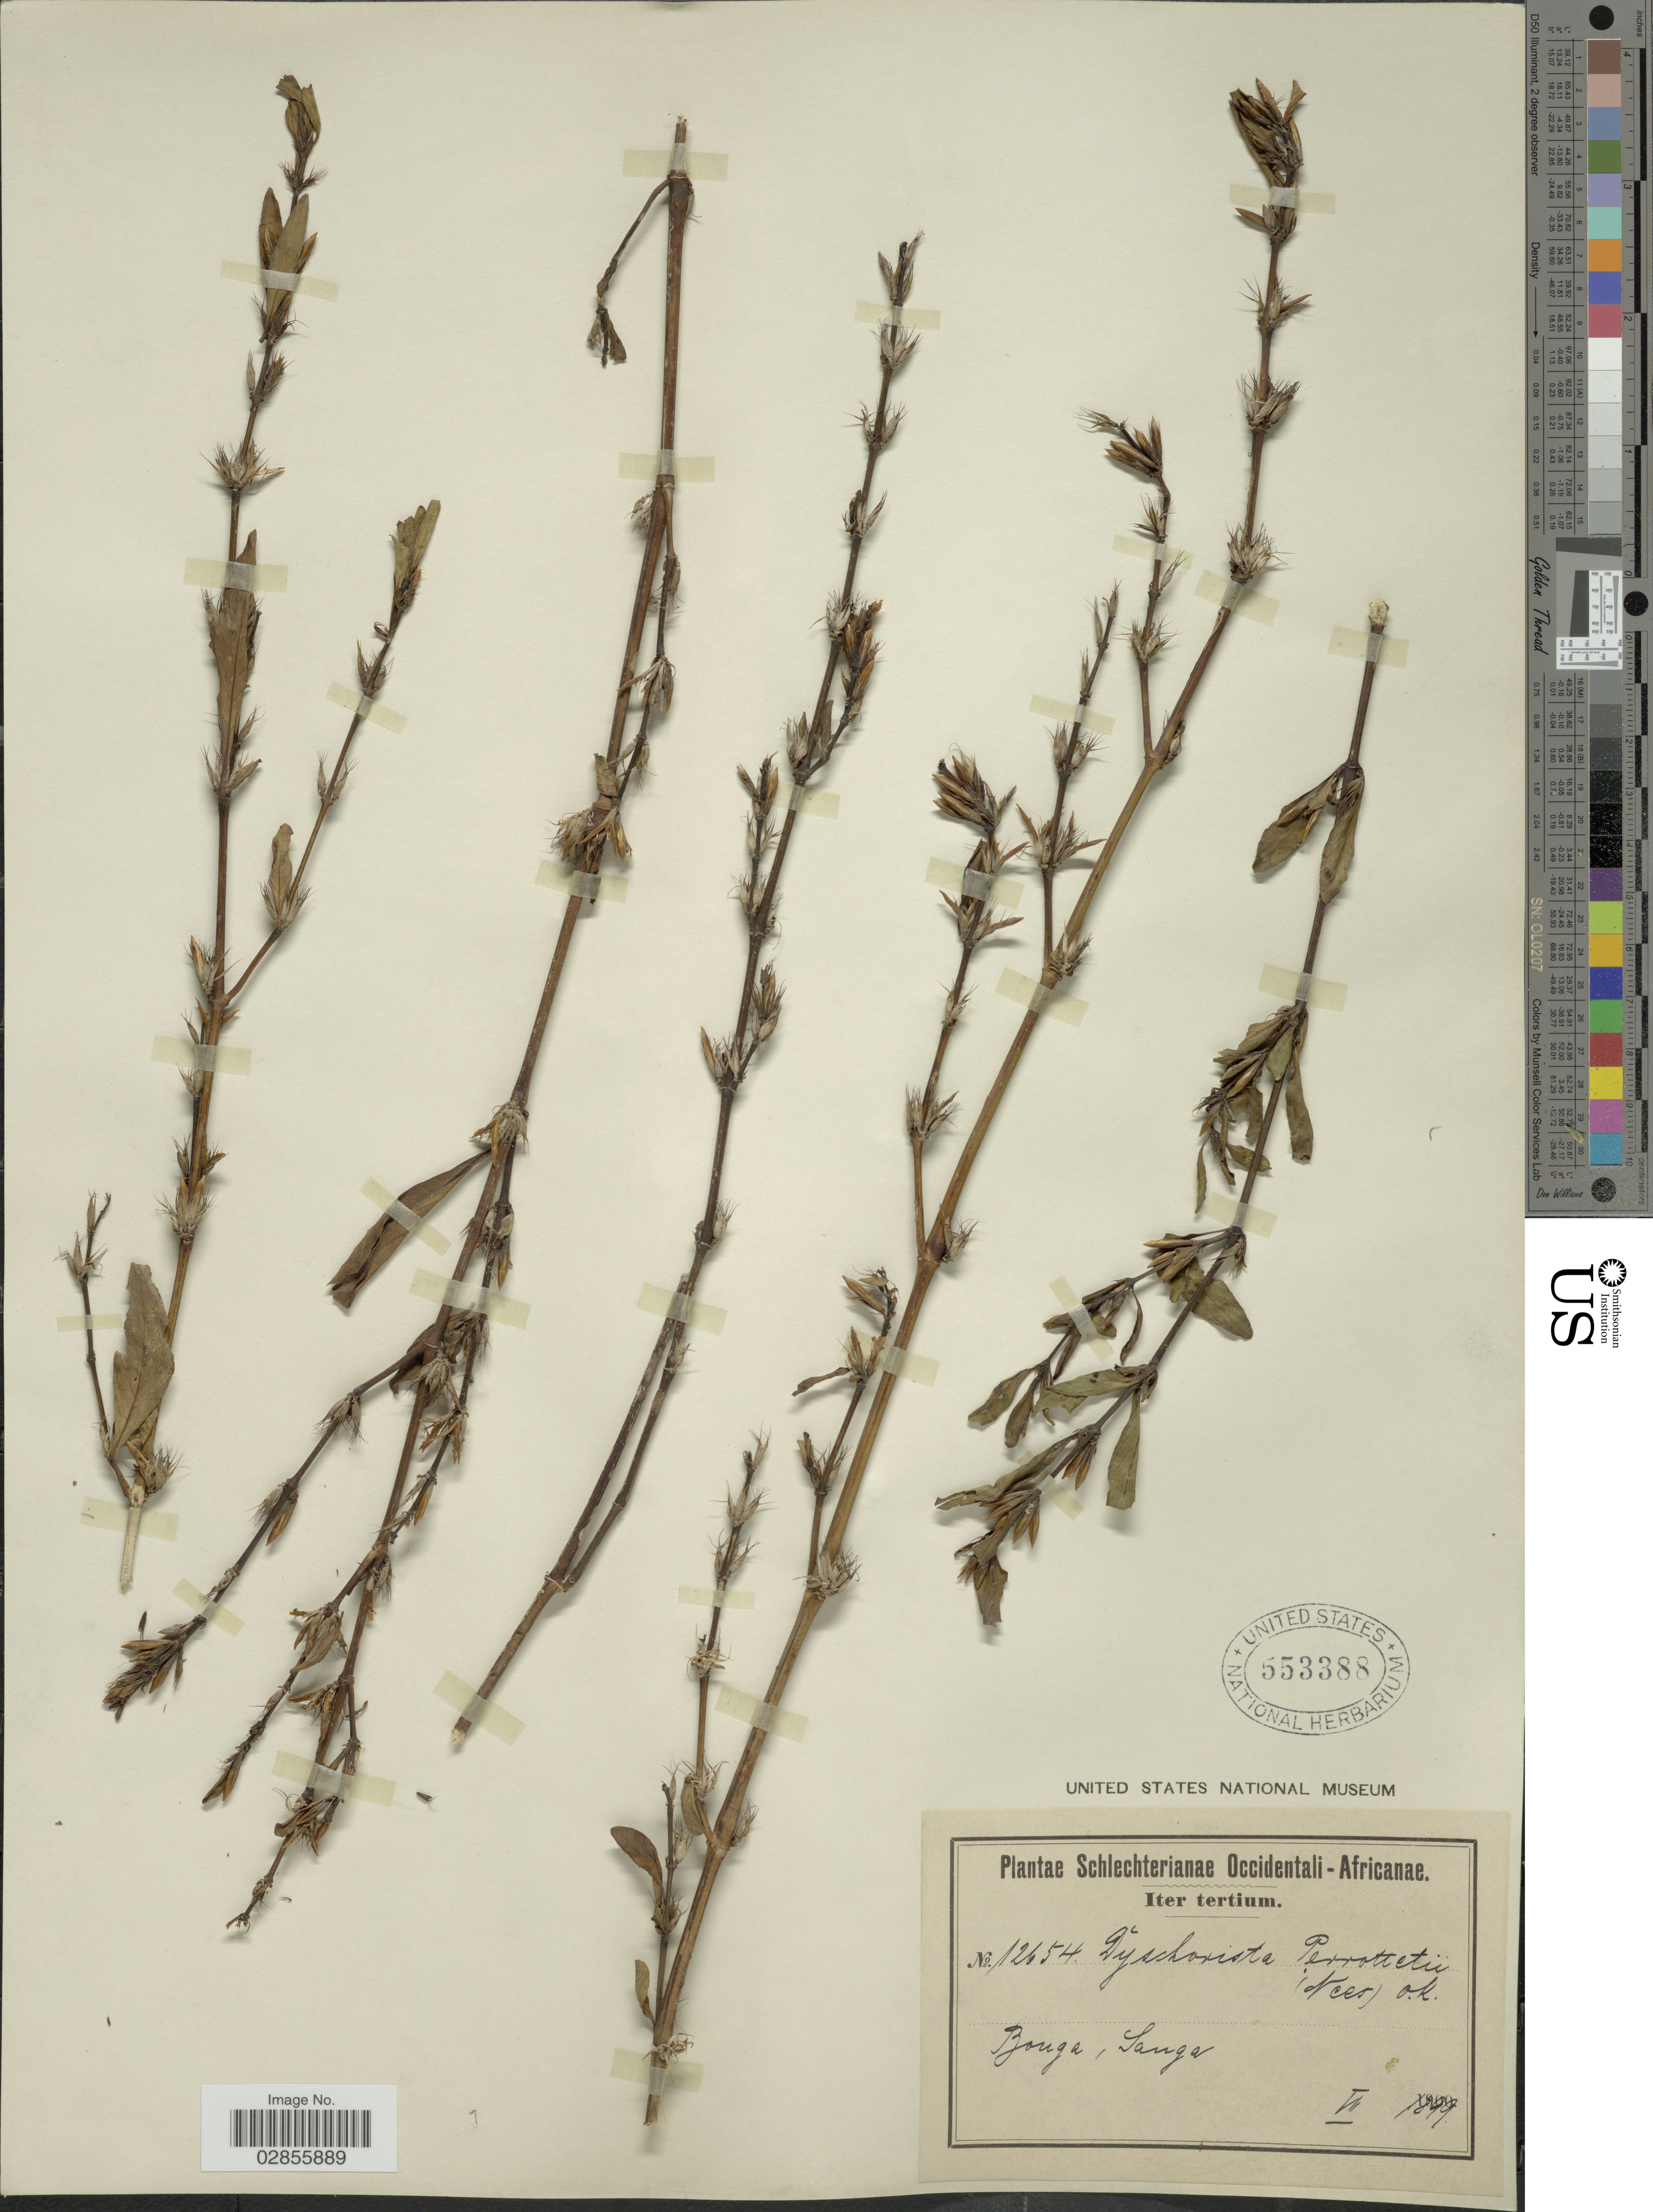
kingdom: Plantae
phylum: Tracheophyta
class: Magnoliopsida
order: Lamiales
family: Acanthaceae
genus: Dyschoriste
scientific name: Dyschoriste nagchana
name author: (Nees) Bennet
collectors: Schlechter, --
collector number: III12654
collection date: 1899-06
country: Congo, Democratic Republic of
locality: Occidentali- Africanae. Bonga, Sanga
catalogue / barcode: US 553388